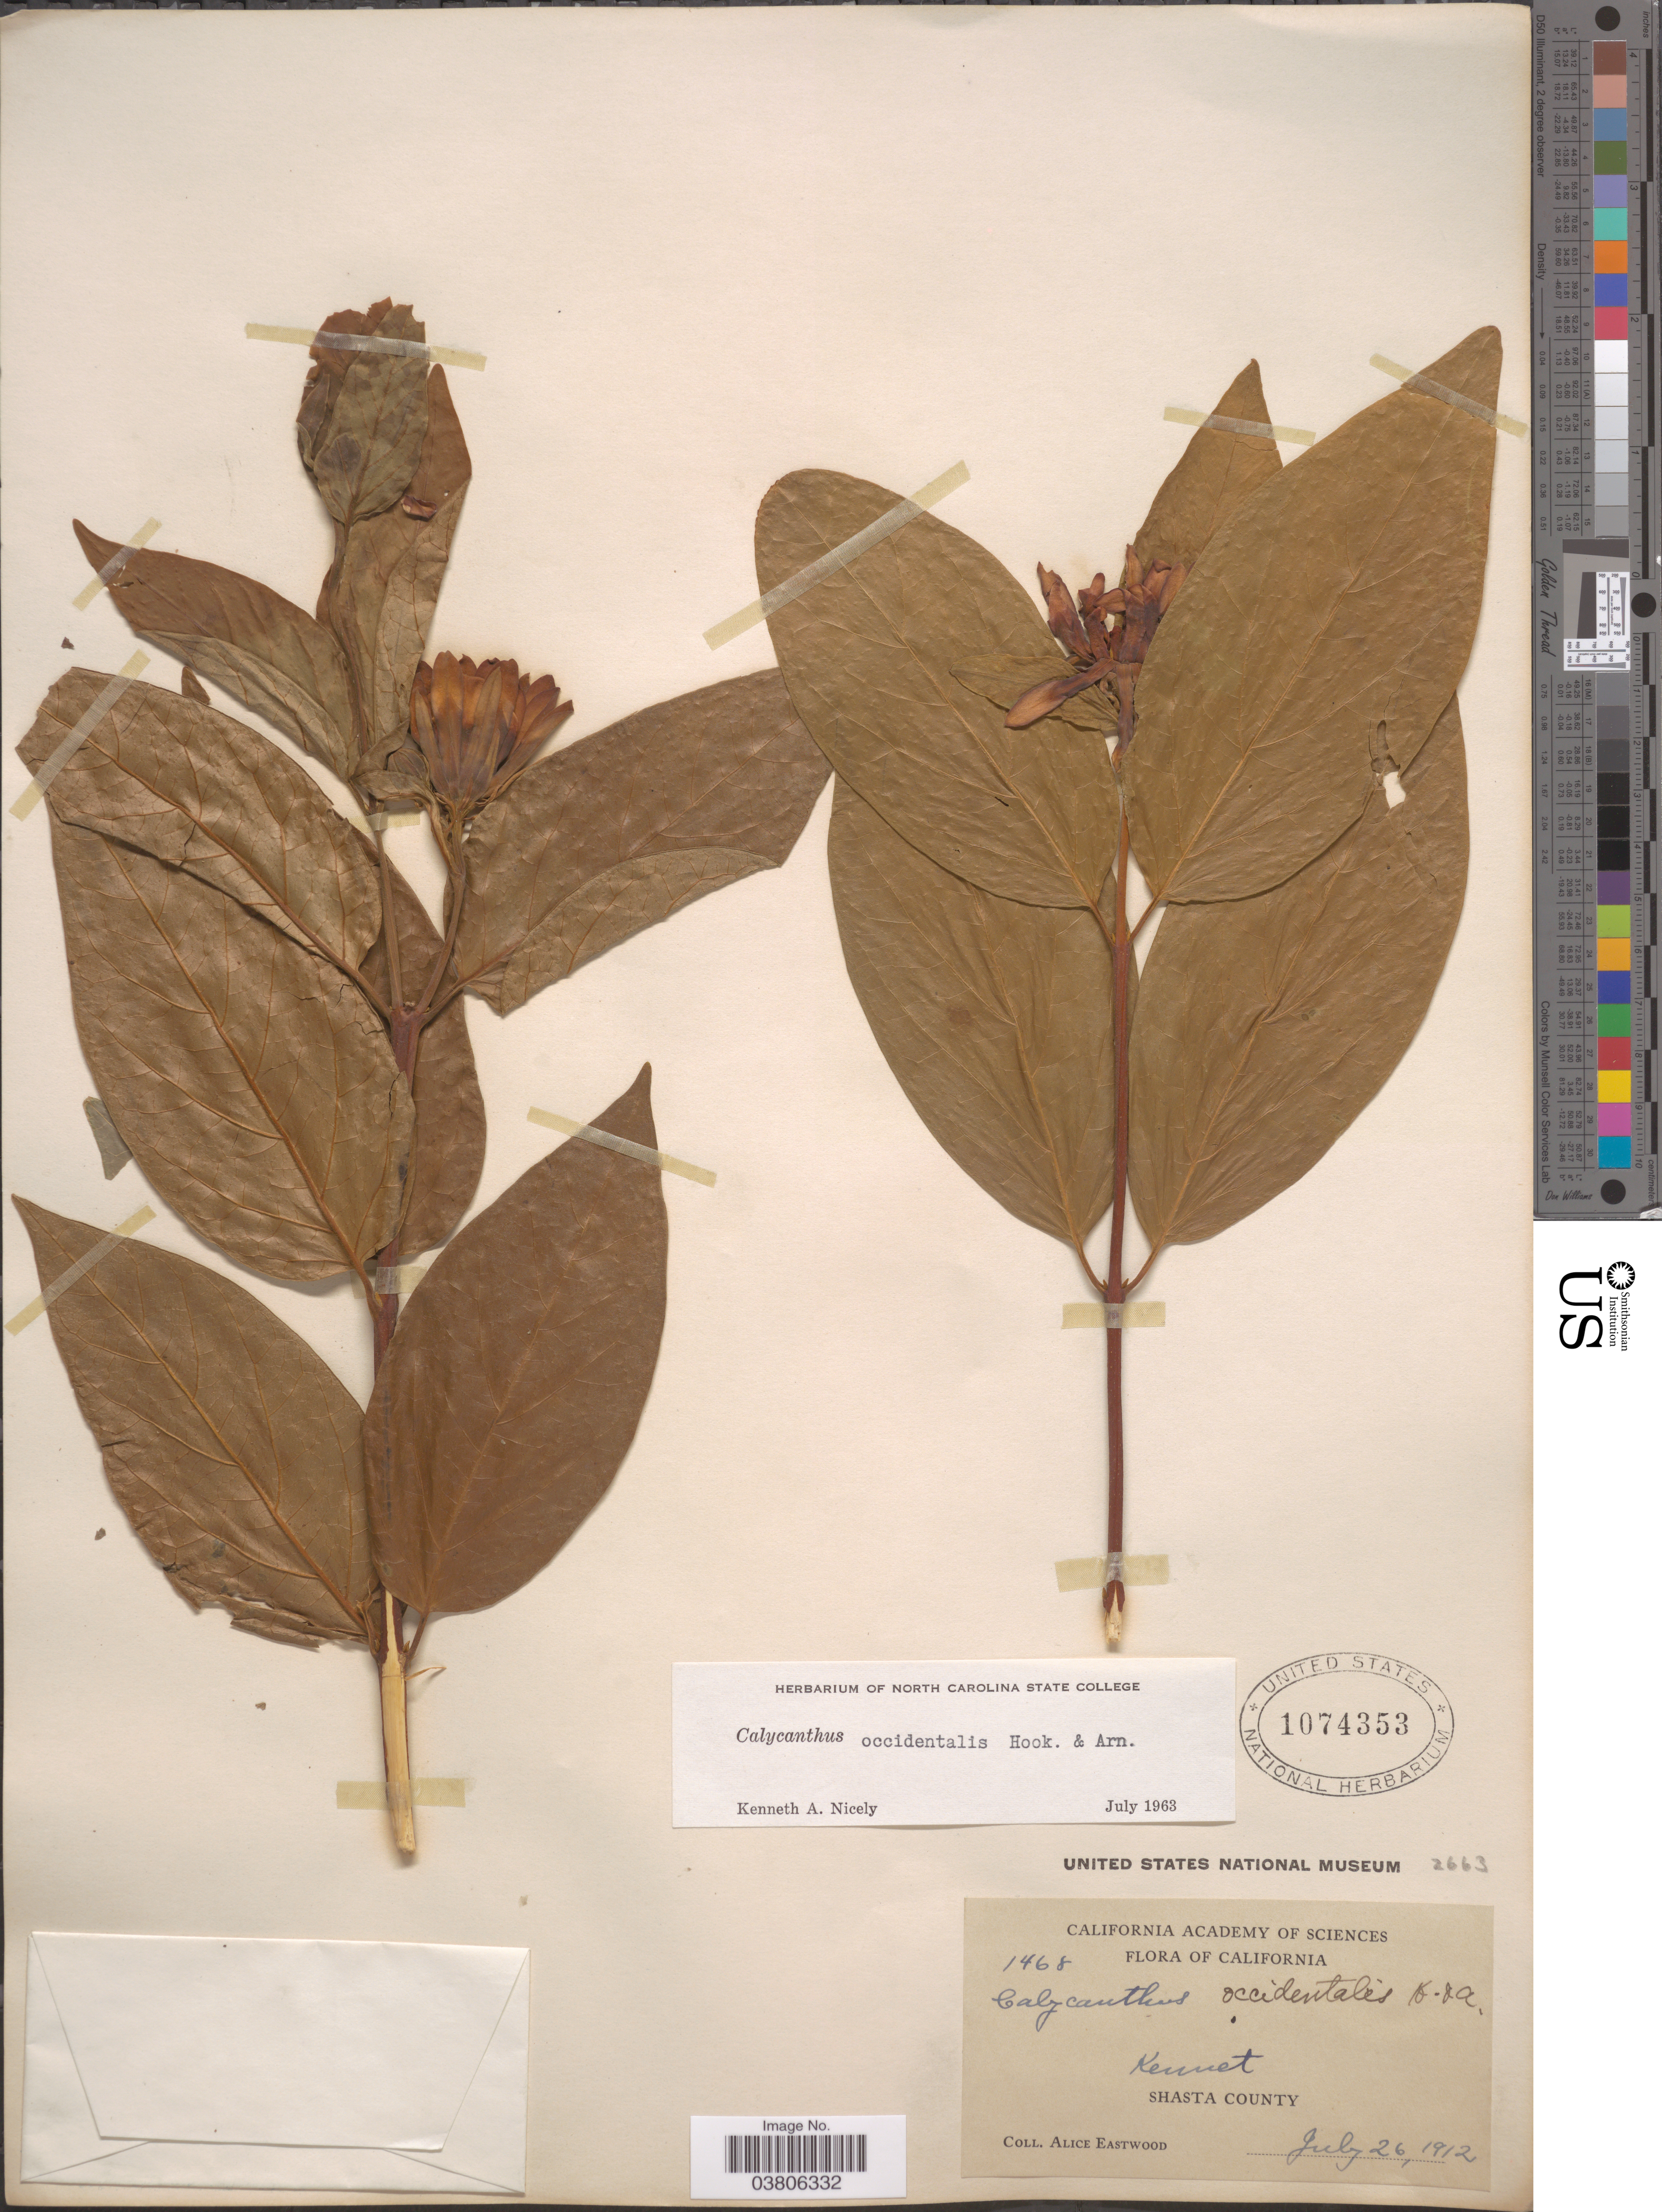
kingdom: Plantae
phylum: Tracheophyta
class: Magnoliopsida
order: Laurales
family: Calycanthaceae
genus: Calycanthus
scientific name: Calycanthus occidentalis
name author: Hook. & Arn.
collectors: A. Eastwood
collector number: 1468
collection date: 1912-07-26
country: United States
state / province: California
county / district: Shasta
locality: Kennet. Shasta County.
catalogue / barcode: US 1074353